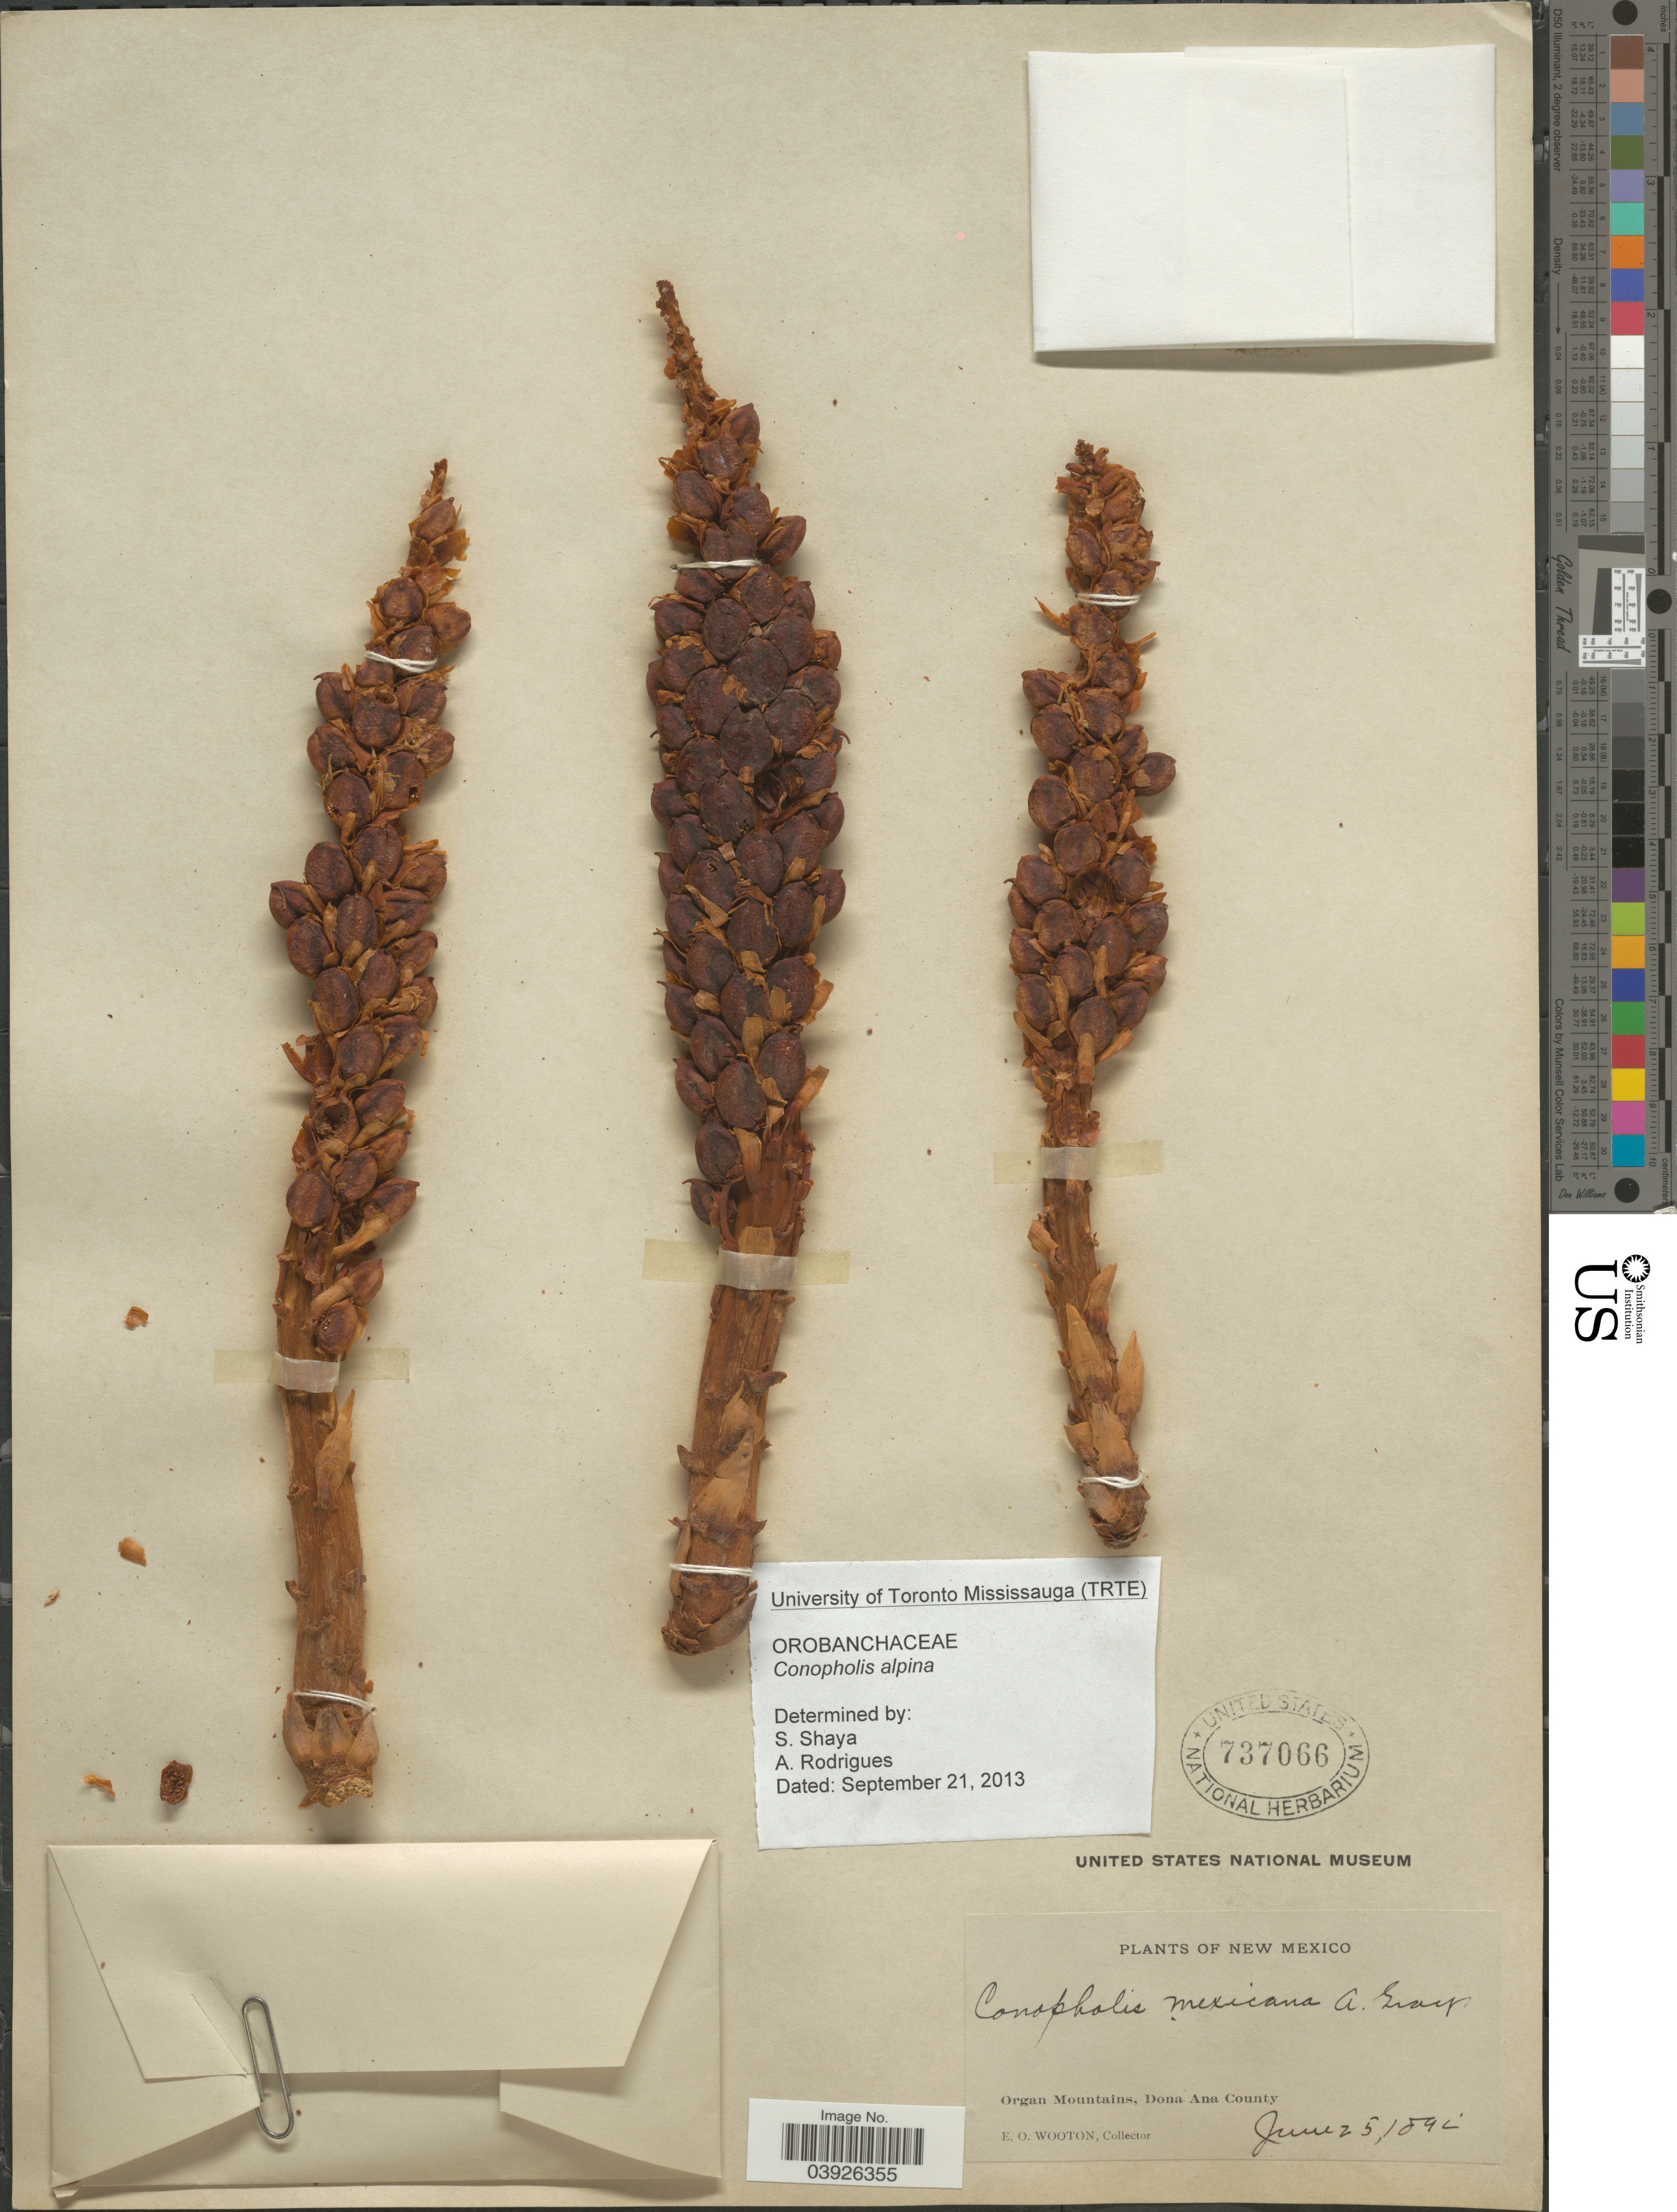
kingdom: Plantae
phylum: Tracheophyta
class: Magnoliopsida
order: Lamiales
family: Orobanchaceae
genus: Conopholis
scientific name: Conopholis alpina var. mexicana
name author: (A. Gray ex S. Watson) R.R. Haynes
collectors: E. O. Wooton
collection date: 1892-06-25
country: United States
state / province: New Mexico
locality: Organ Mountains, Dona Ana County.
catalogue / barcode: US 737066